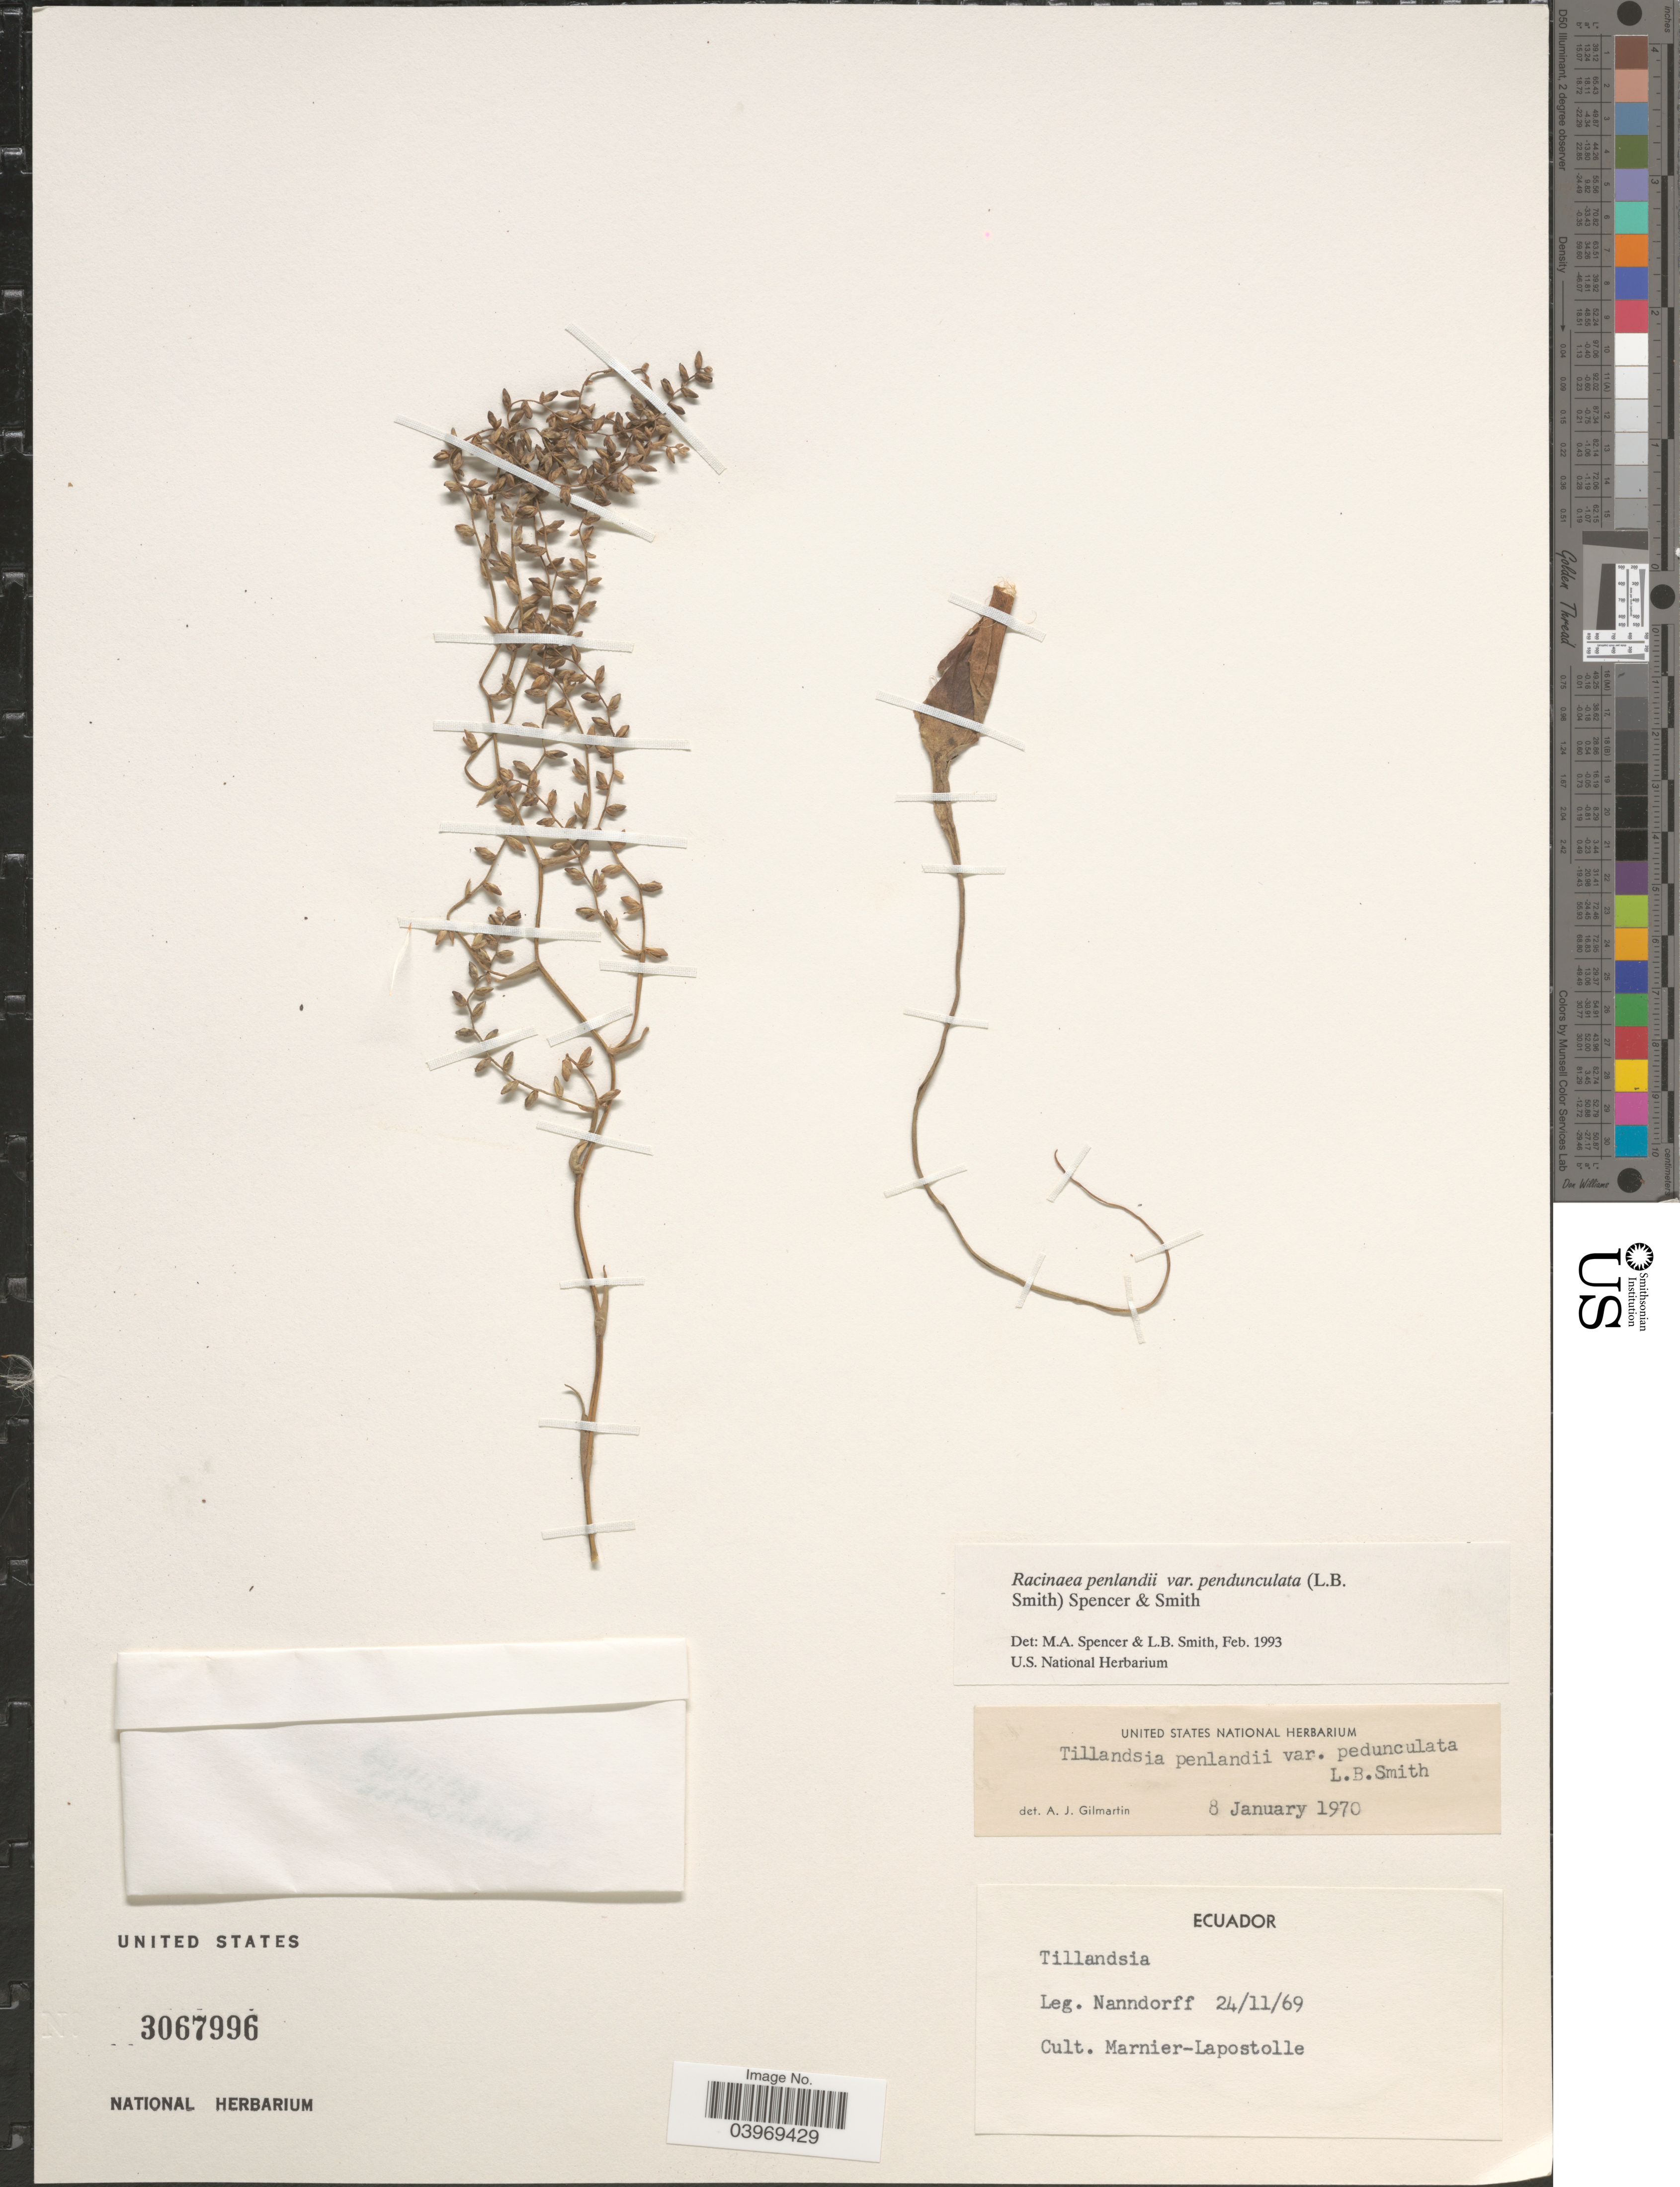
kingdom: Plantae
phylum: Tracheophyta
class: Liliopsida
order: Poales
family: Bromeliaceae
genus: Racinaea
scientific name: Racinaea penlandii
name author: (L.B. Sm.) M.A. Spencer & L.B. Sm.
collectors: Nanndorff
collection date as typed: Transcribed d/m/y: 24/11/69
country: Ecuador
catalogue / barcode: US 3067996